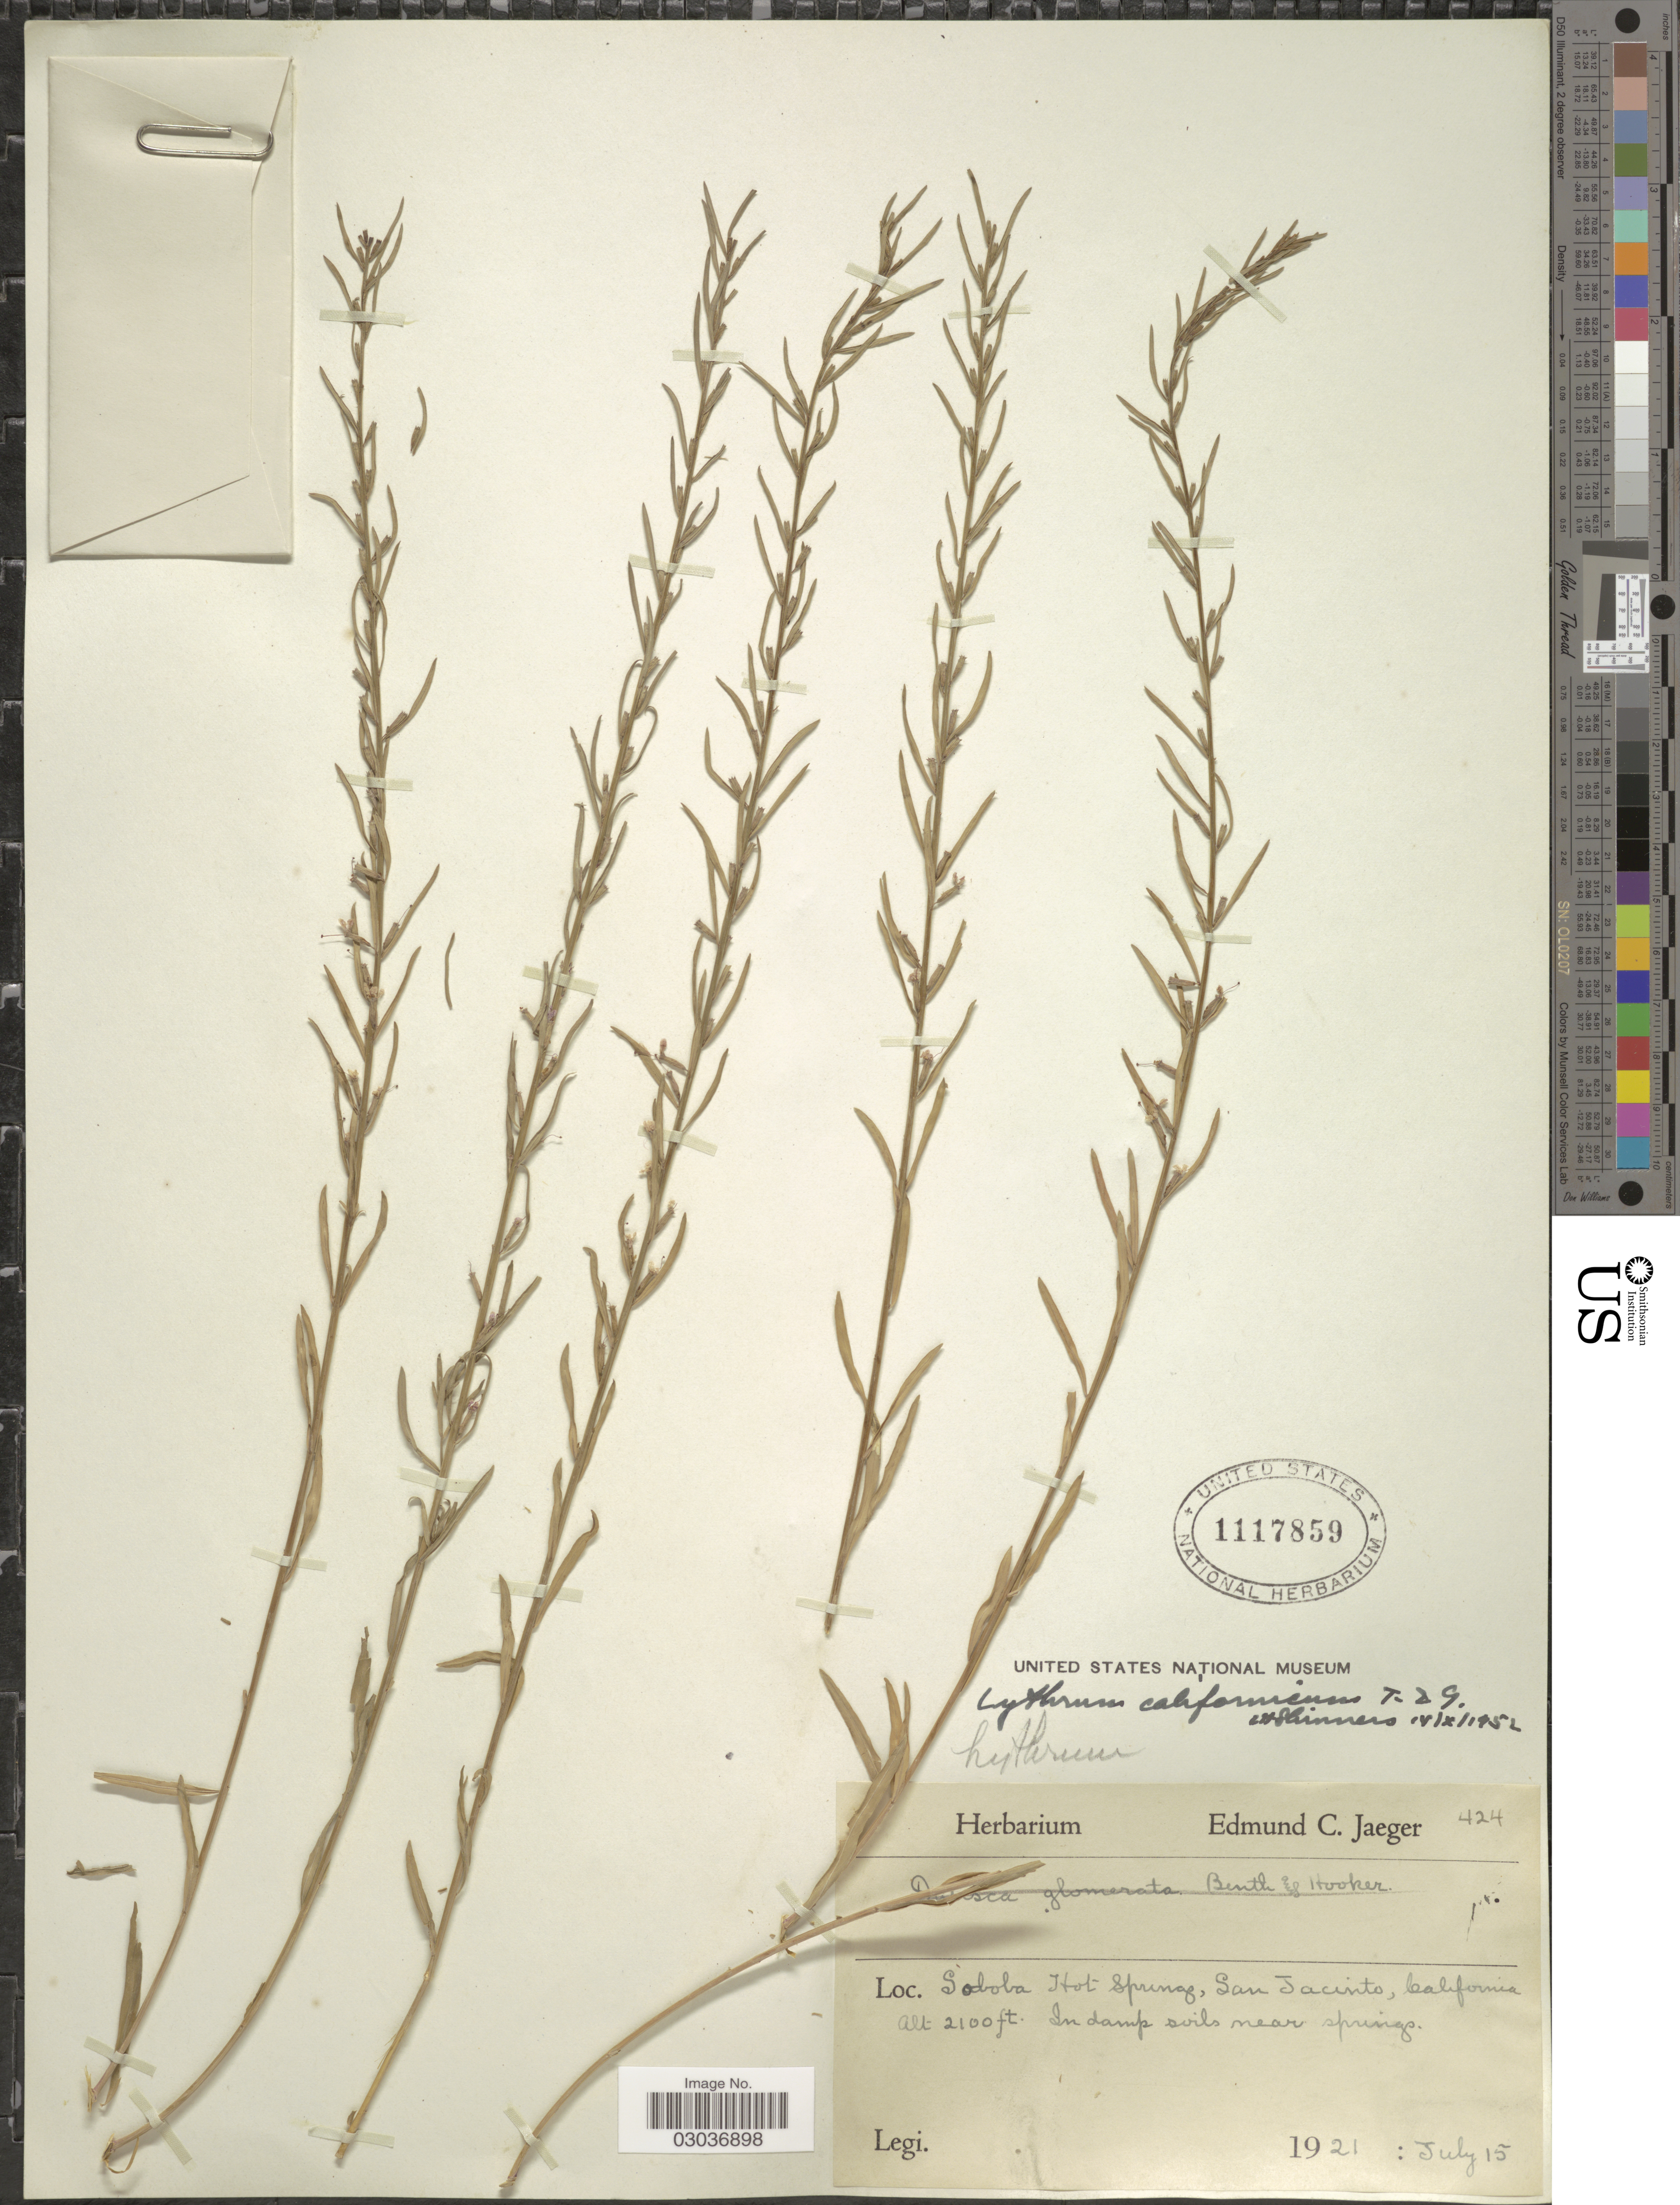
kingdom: Plantae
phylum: Tracheophyta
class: Magnoliopsida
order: Myrtales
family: Lythraceae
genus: Lythrum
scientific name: Lythrum californicum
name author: Torr. & A. Gray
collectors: E. Jaeger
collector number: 424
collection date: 1921-07-15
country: United States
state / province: California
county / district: Riverside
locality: Soboba Hot Springs, San Jacinto, California.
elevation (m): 640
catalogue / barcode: US 1117859